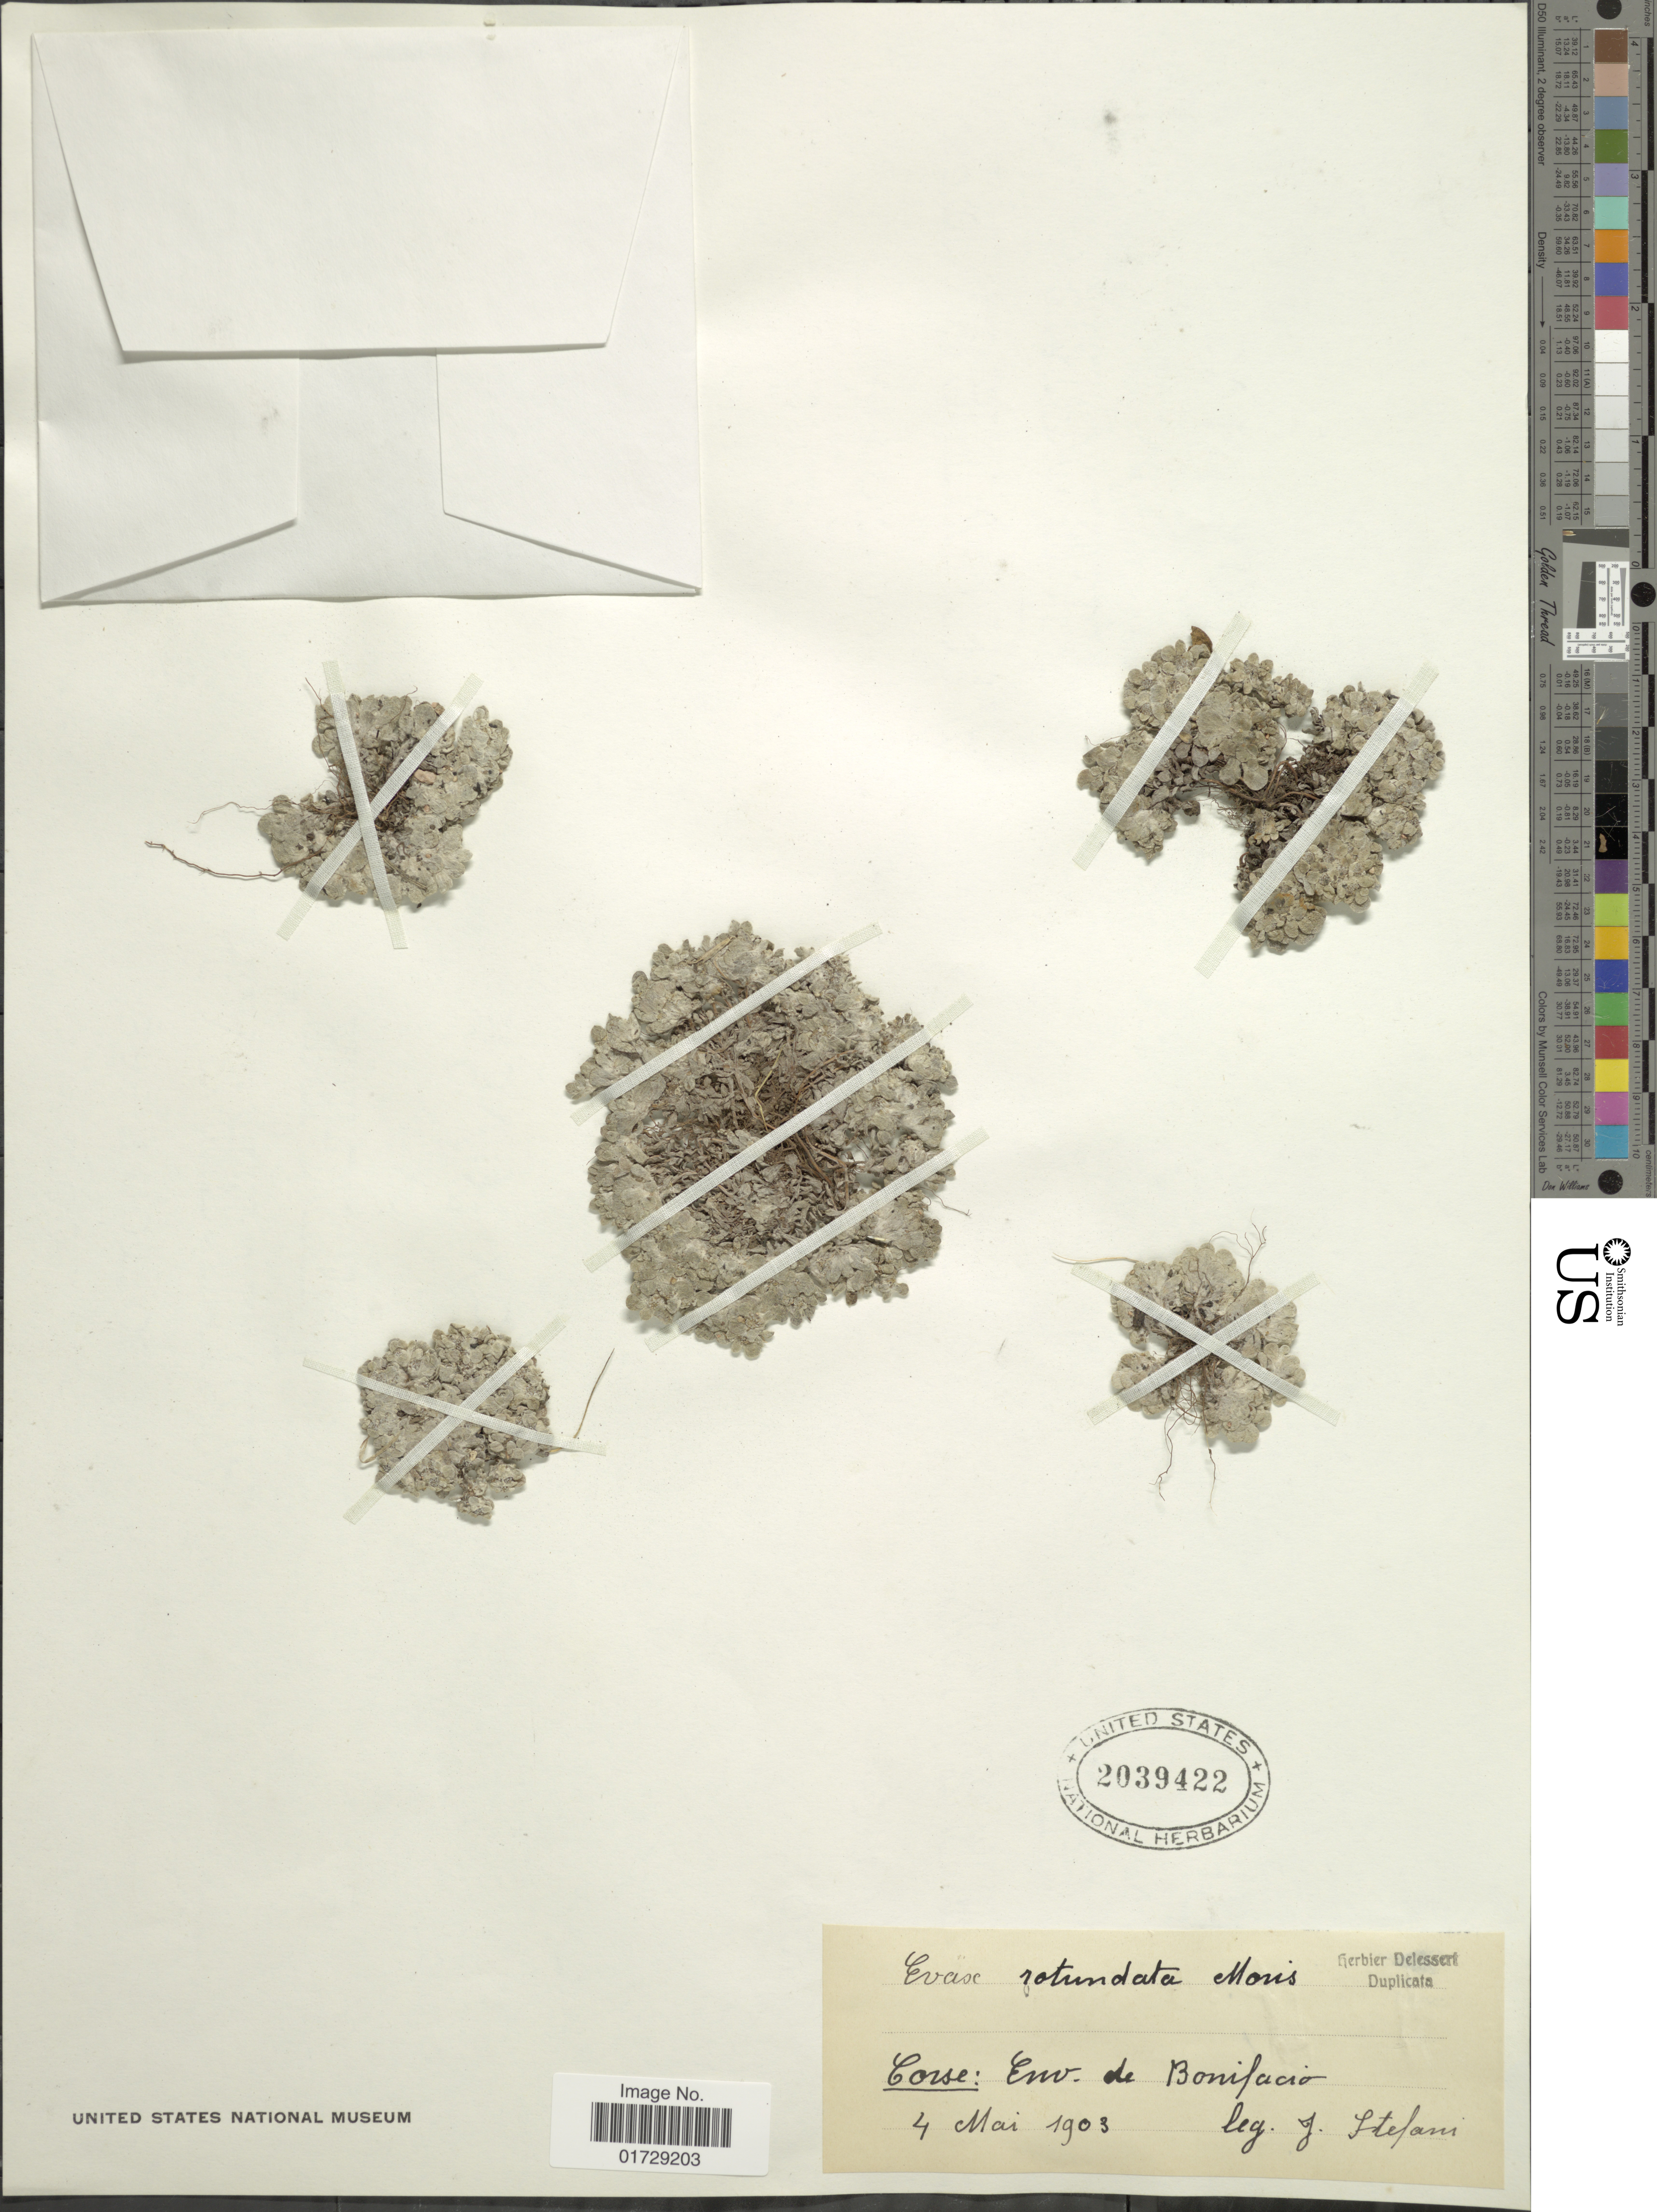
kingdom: Plantae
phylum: Tracheophyta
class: Magnoliopsida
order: Asterales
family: Asteraceae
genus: Evax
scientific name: Evax rotundata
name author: Moris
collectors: J. Stefani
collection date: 1903-05-04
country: France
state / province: Corsica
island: Corse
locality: Env. de Bonifacio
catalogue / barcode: US 2039422